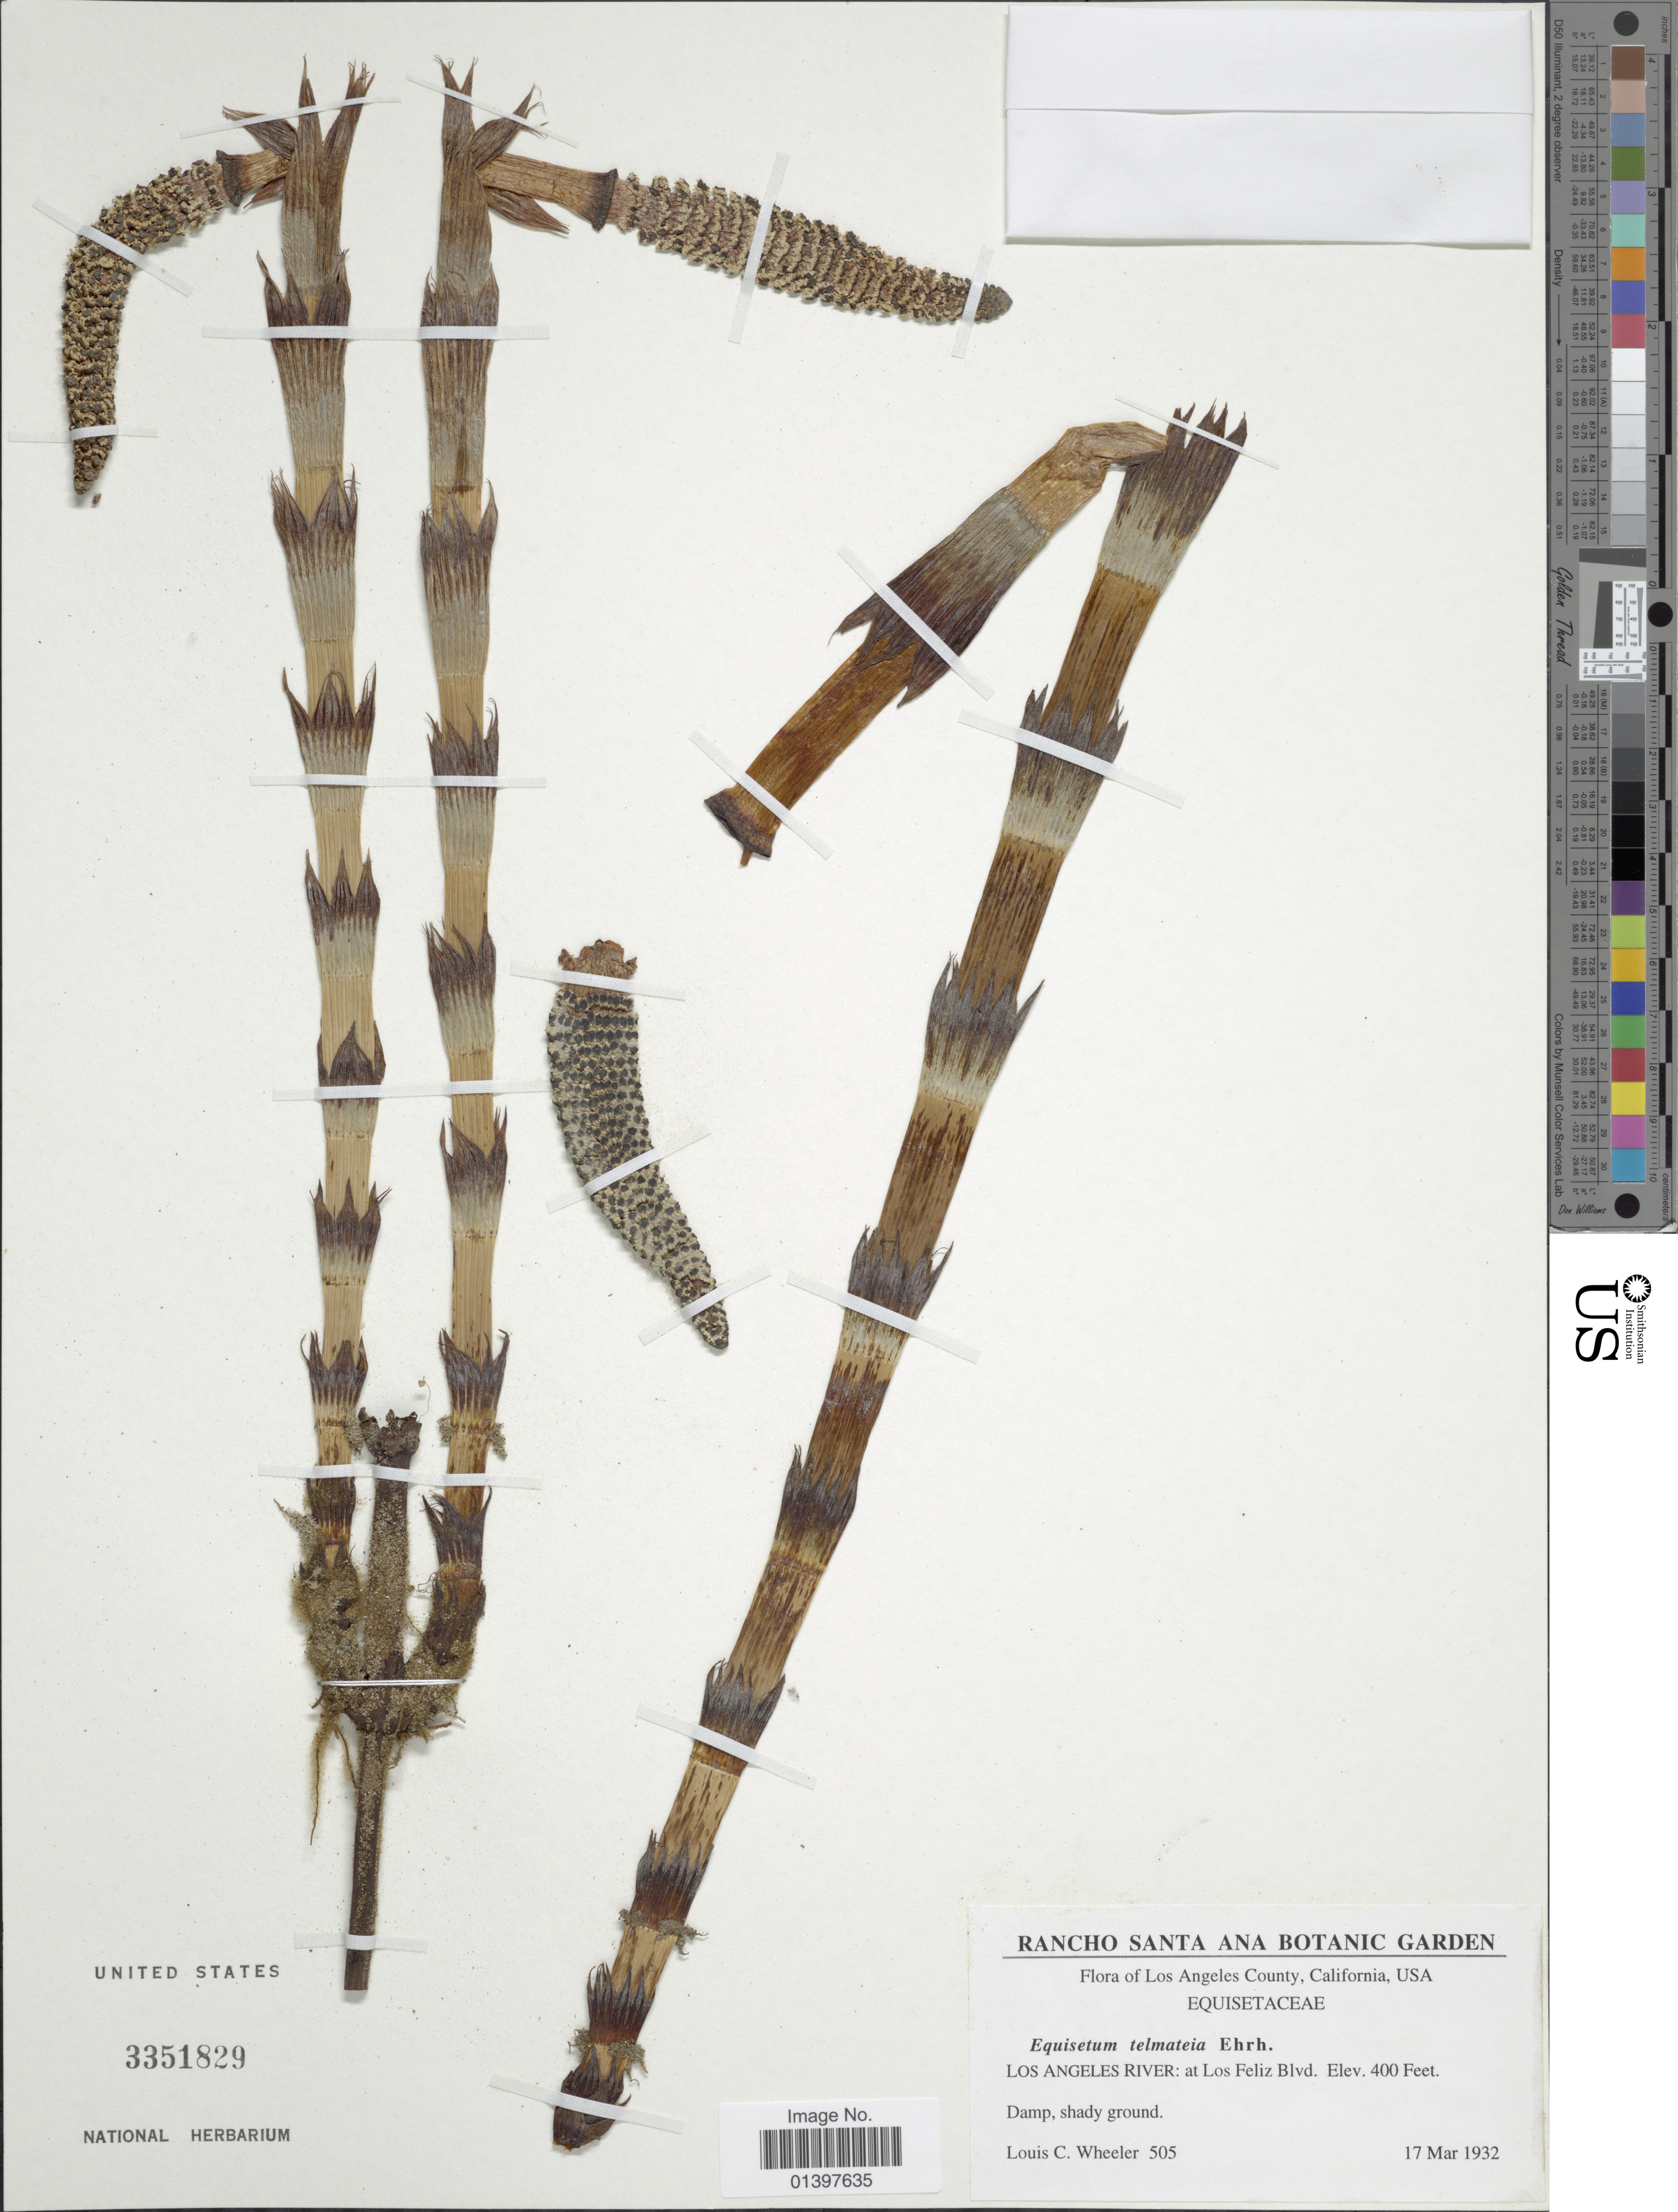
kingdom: Plantae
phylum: Tracheophyta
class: Polypodiopsida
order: Equisetales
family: Equisetaceae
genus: Equisetum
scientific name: Equisetum telmateia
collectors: L. C. Wheeler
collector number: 505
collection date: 1932-03-17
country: United States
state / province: California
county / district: Los Angeles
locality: Los Angeles County, California, Los Angeles River: at Feliz Blvd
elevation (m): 122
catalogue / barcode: US 3351829